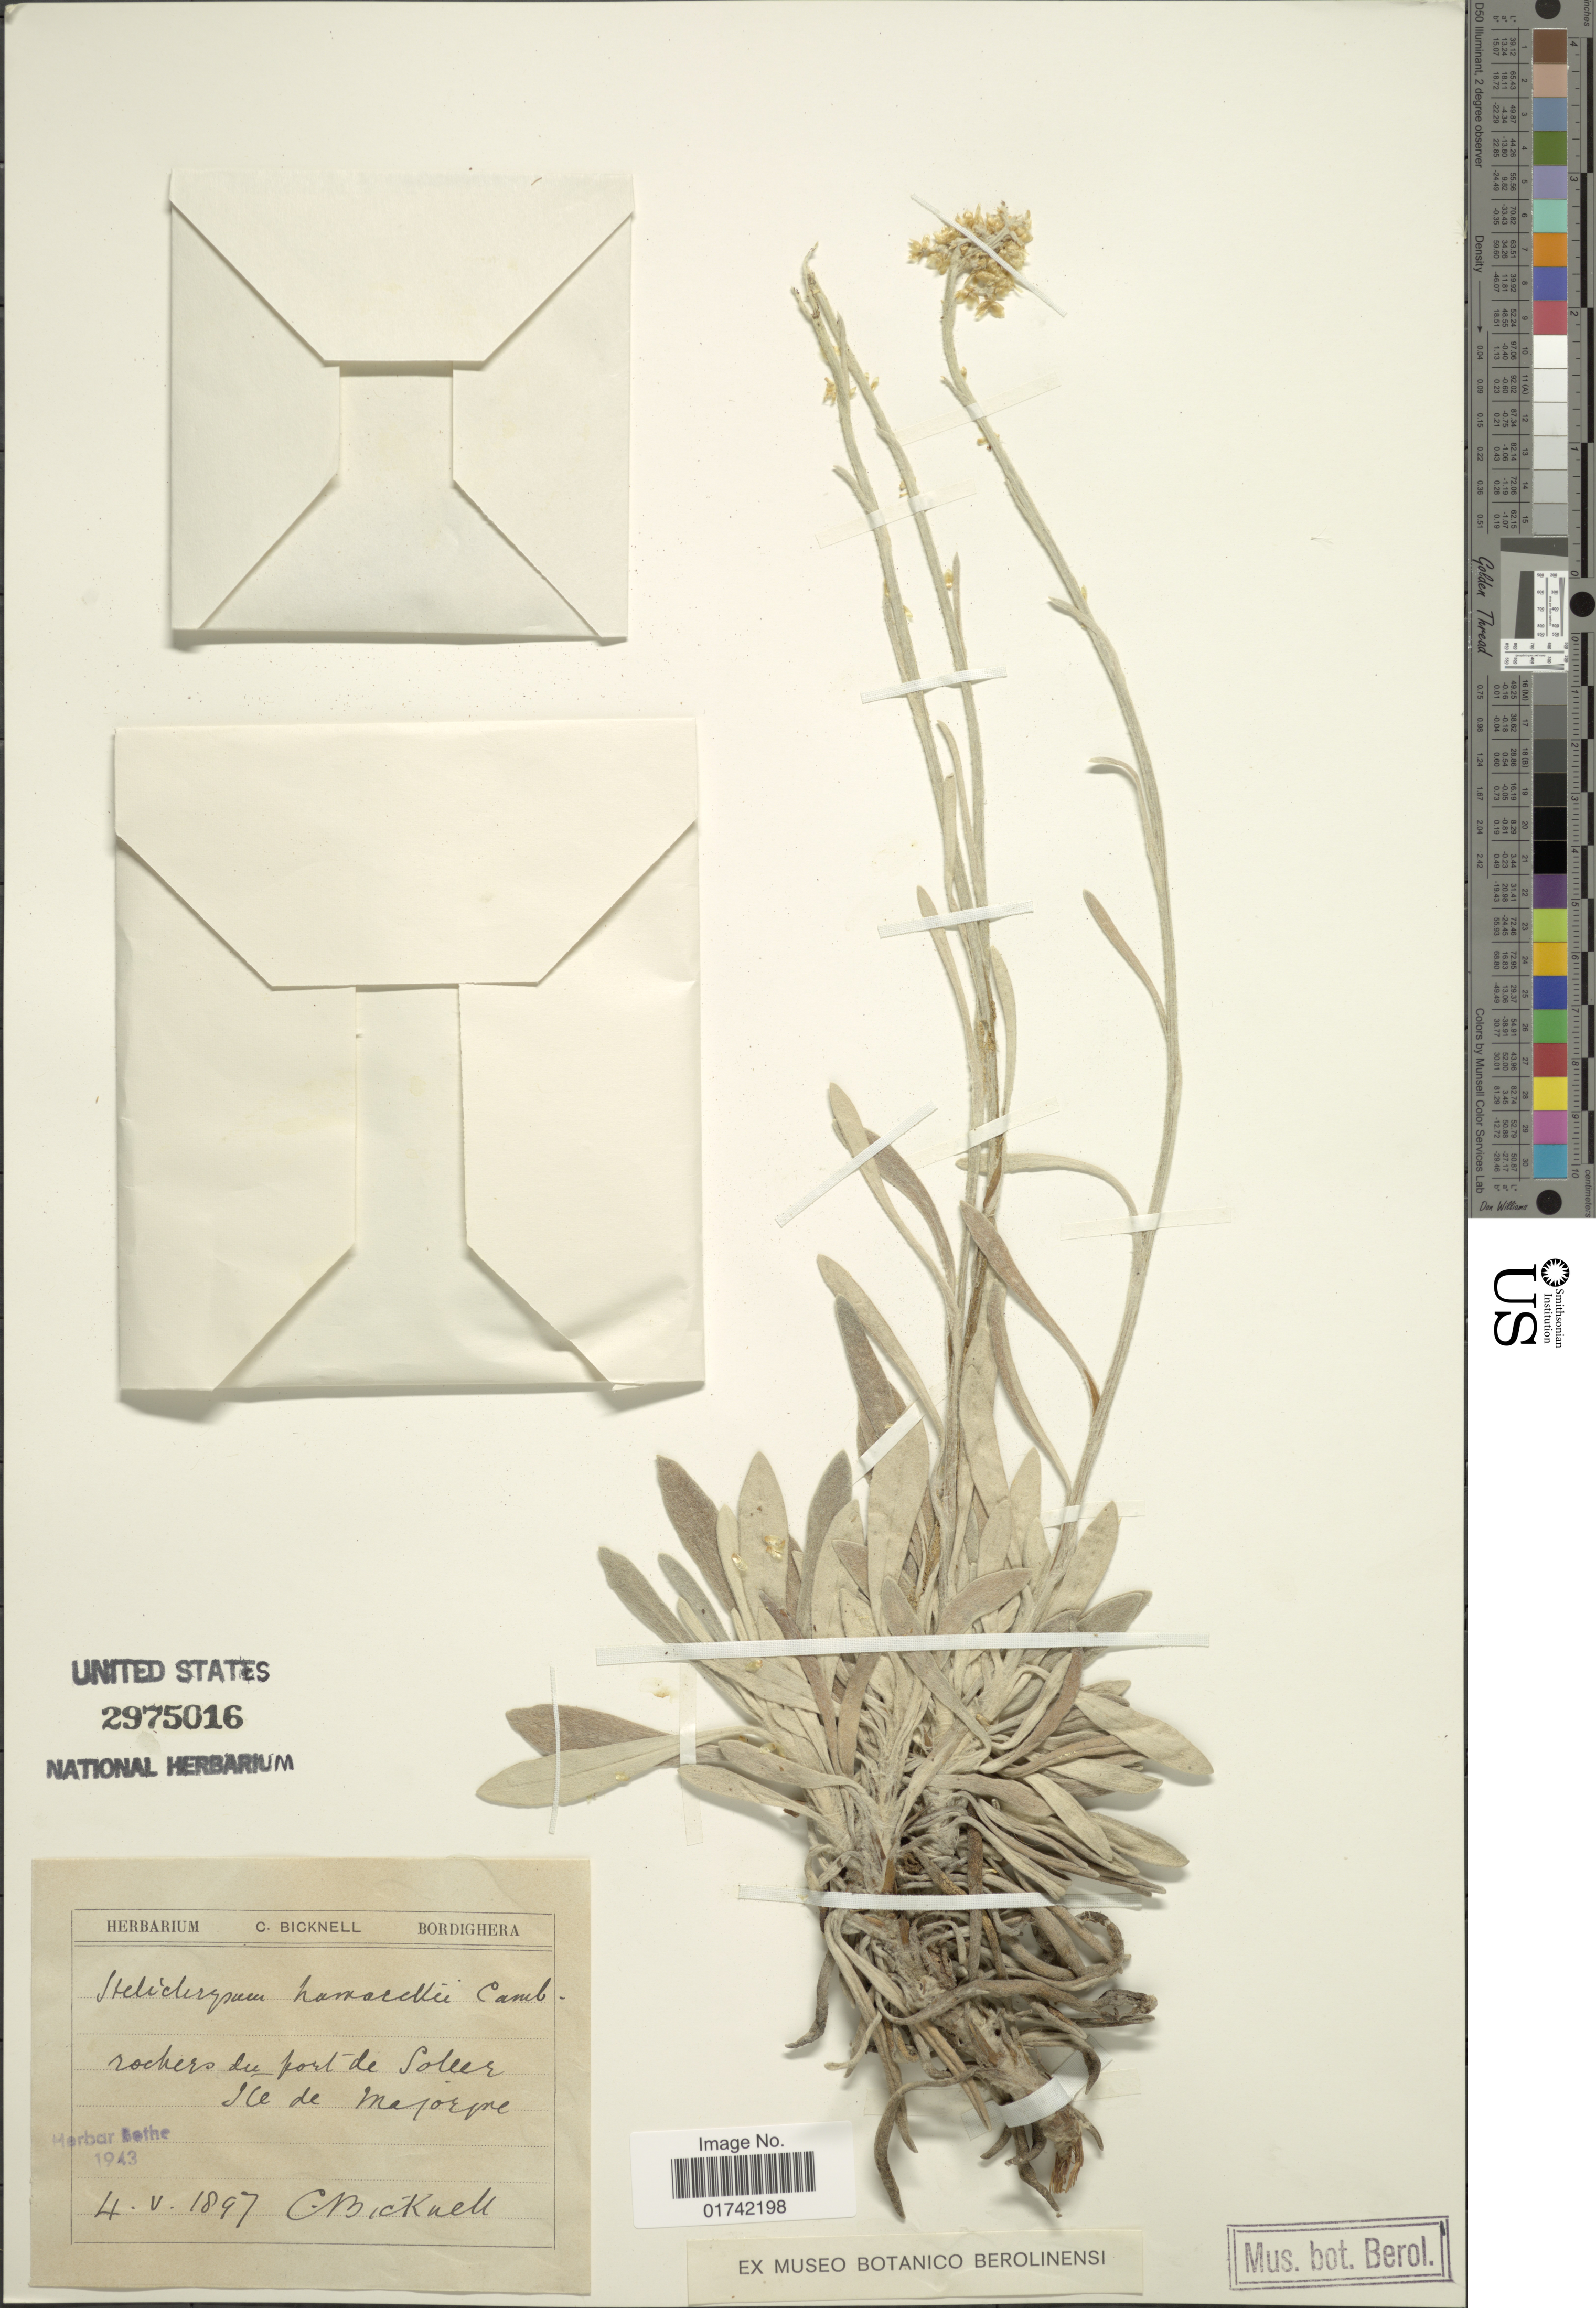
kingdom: Plantae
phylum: Tracheophyta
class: Magnoliopsida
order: Asterales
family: Asteraceae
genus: Helichrysum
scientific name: Helichrysum lamarckii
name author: Cambess.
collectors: C. Bicknell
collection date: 1897-05-04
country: Spain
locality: Rochers du port de Soller, Ile de majoune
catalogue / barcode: US 2975016